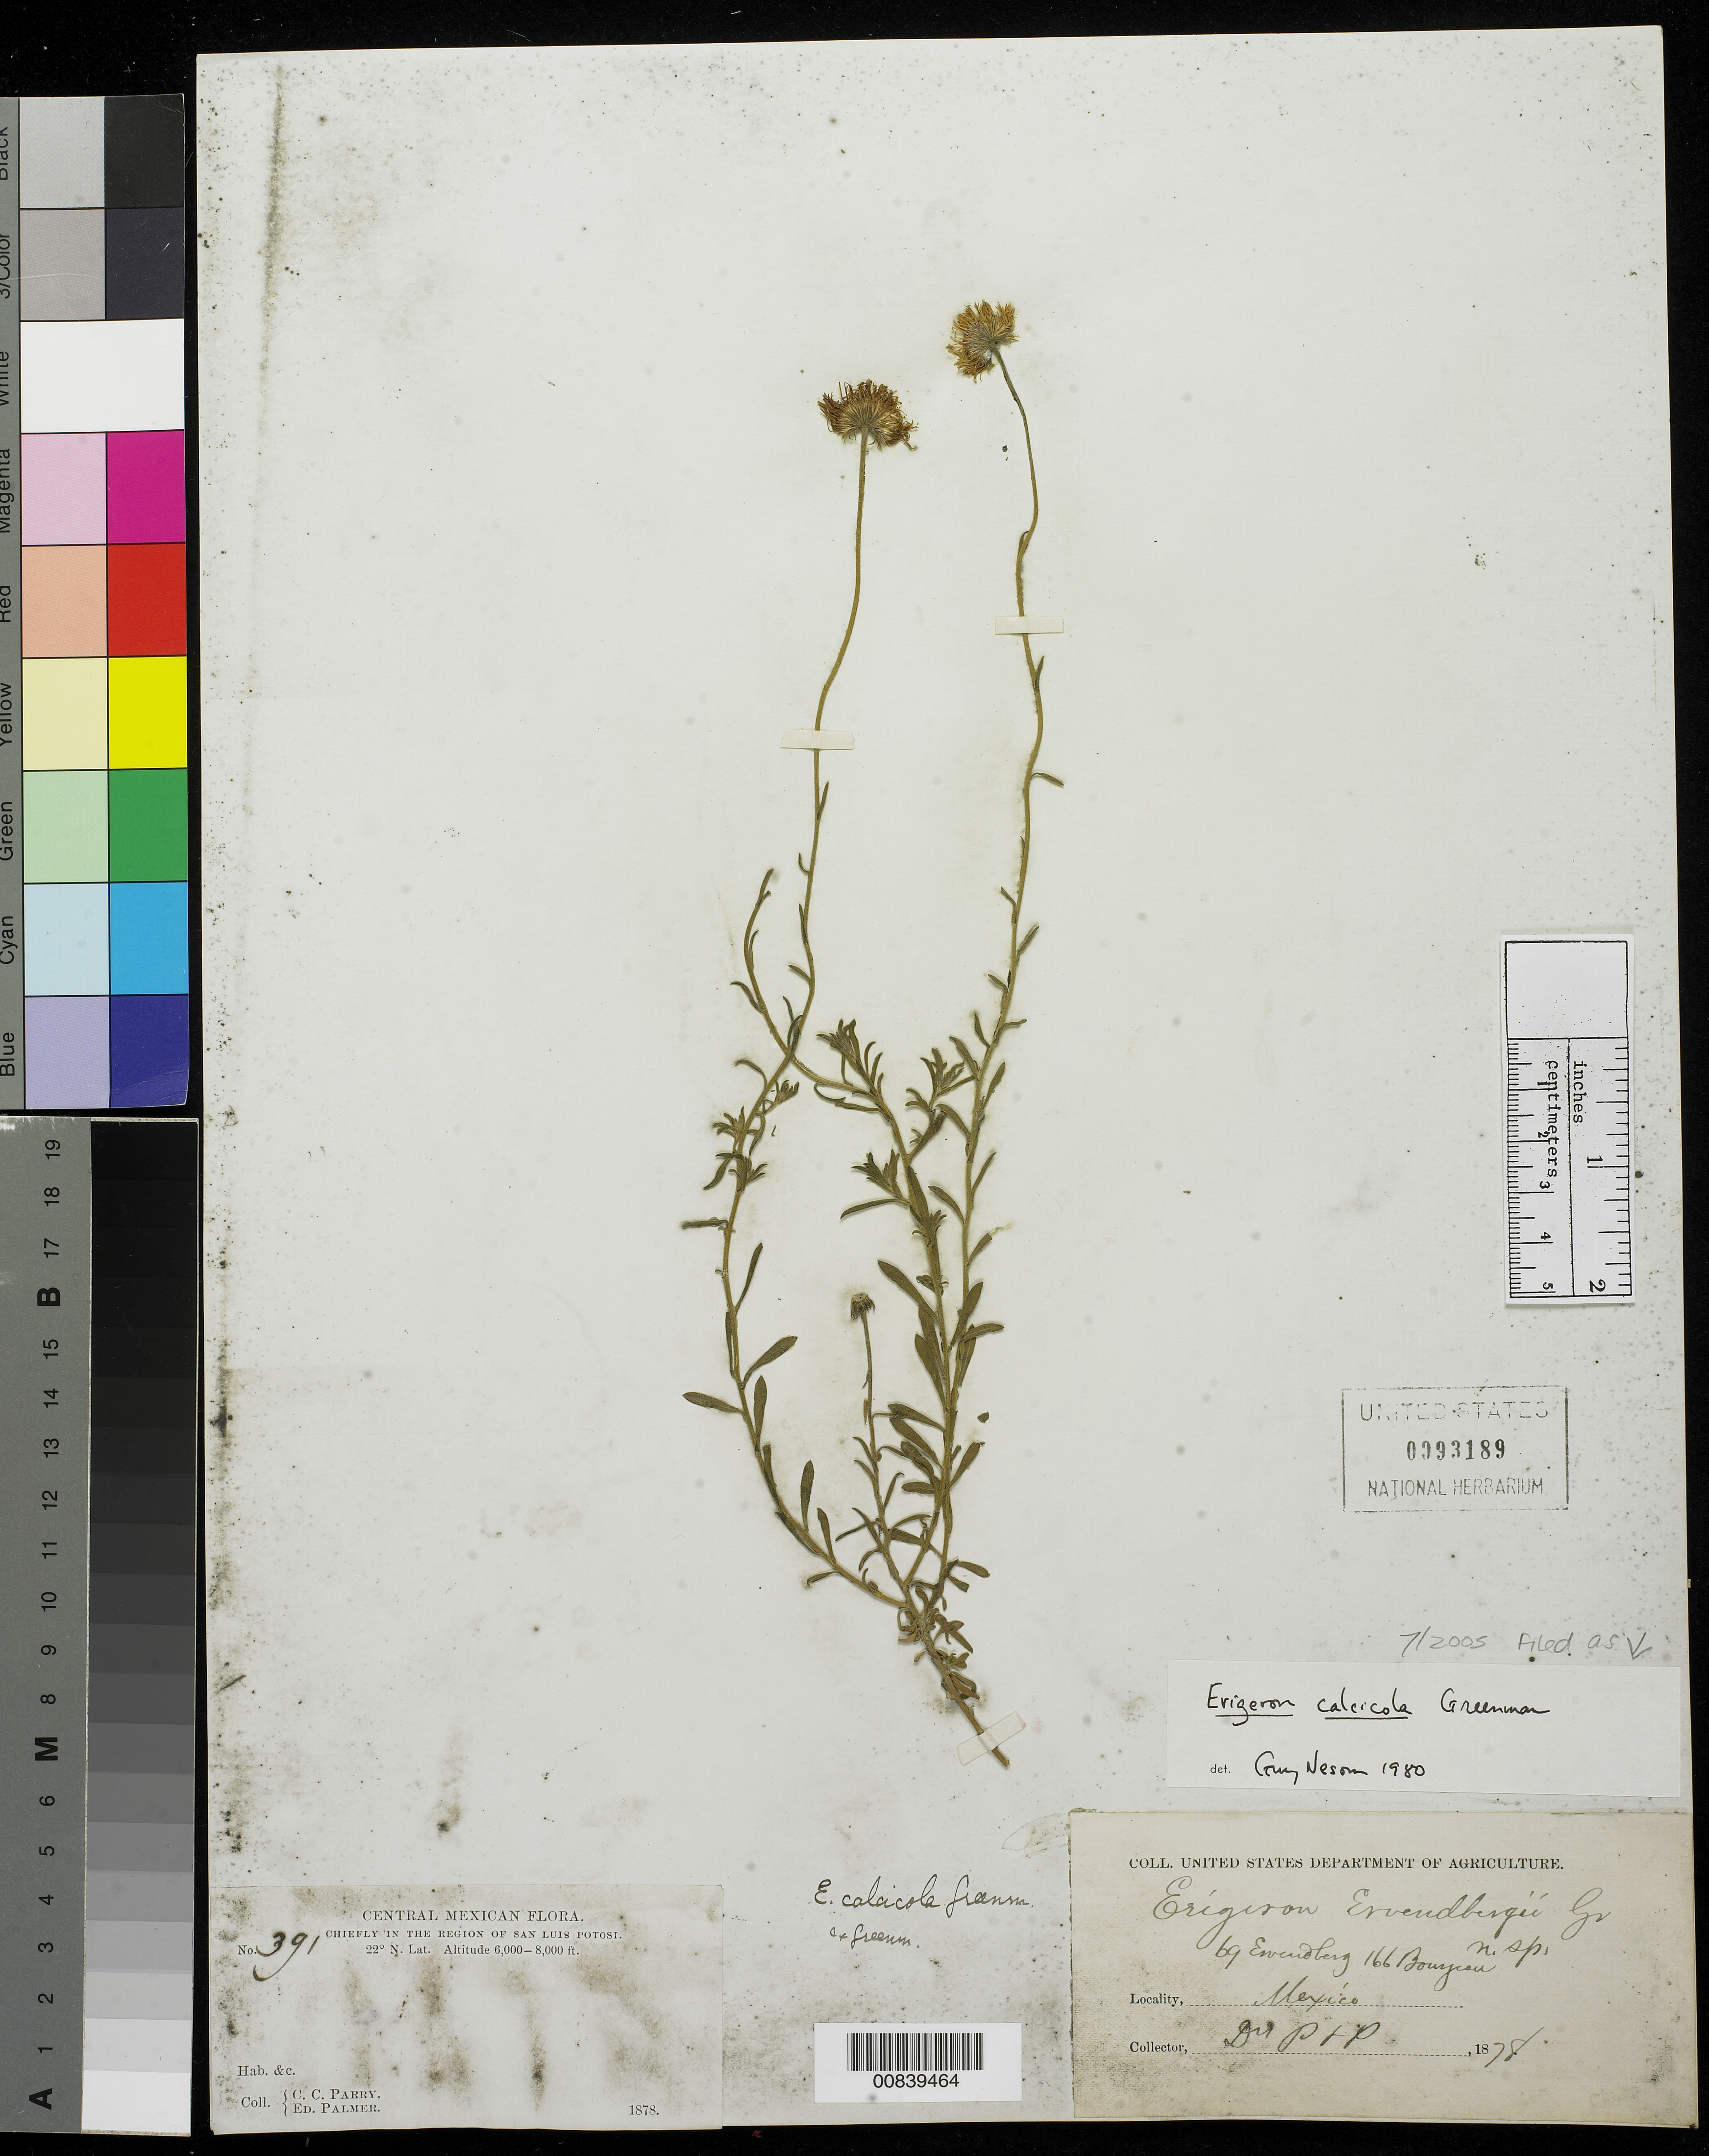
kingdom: Plantae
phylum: Tracheophyta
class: Magnoliopsida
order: Asterales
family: Asteraceae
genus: Erigeron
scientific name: Erigeron calcicola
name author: Greenm.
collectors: C. C. Parry & E. Palmer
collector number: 391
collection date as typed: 1878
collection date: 1878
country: Mexico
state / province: San Luis Potosí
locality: Chiefly in the region of San Luis Potosí.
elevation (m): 1829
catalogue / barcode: US 93189